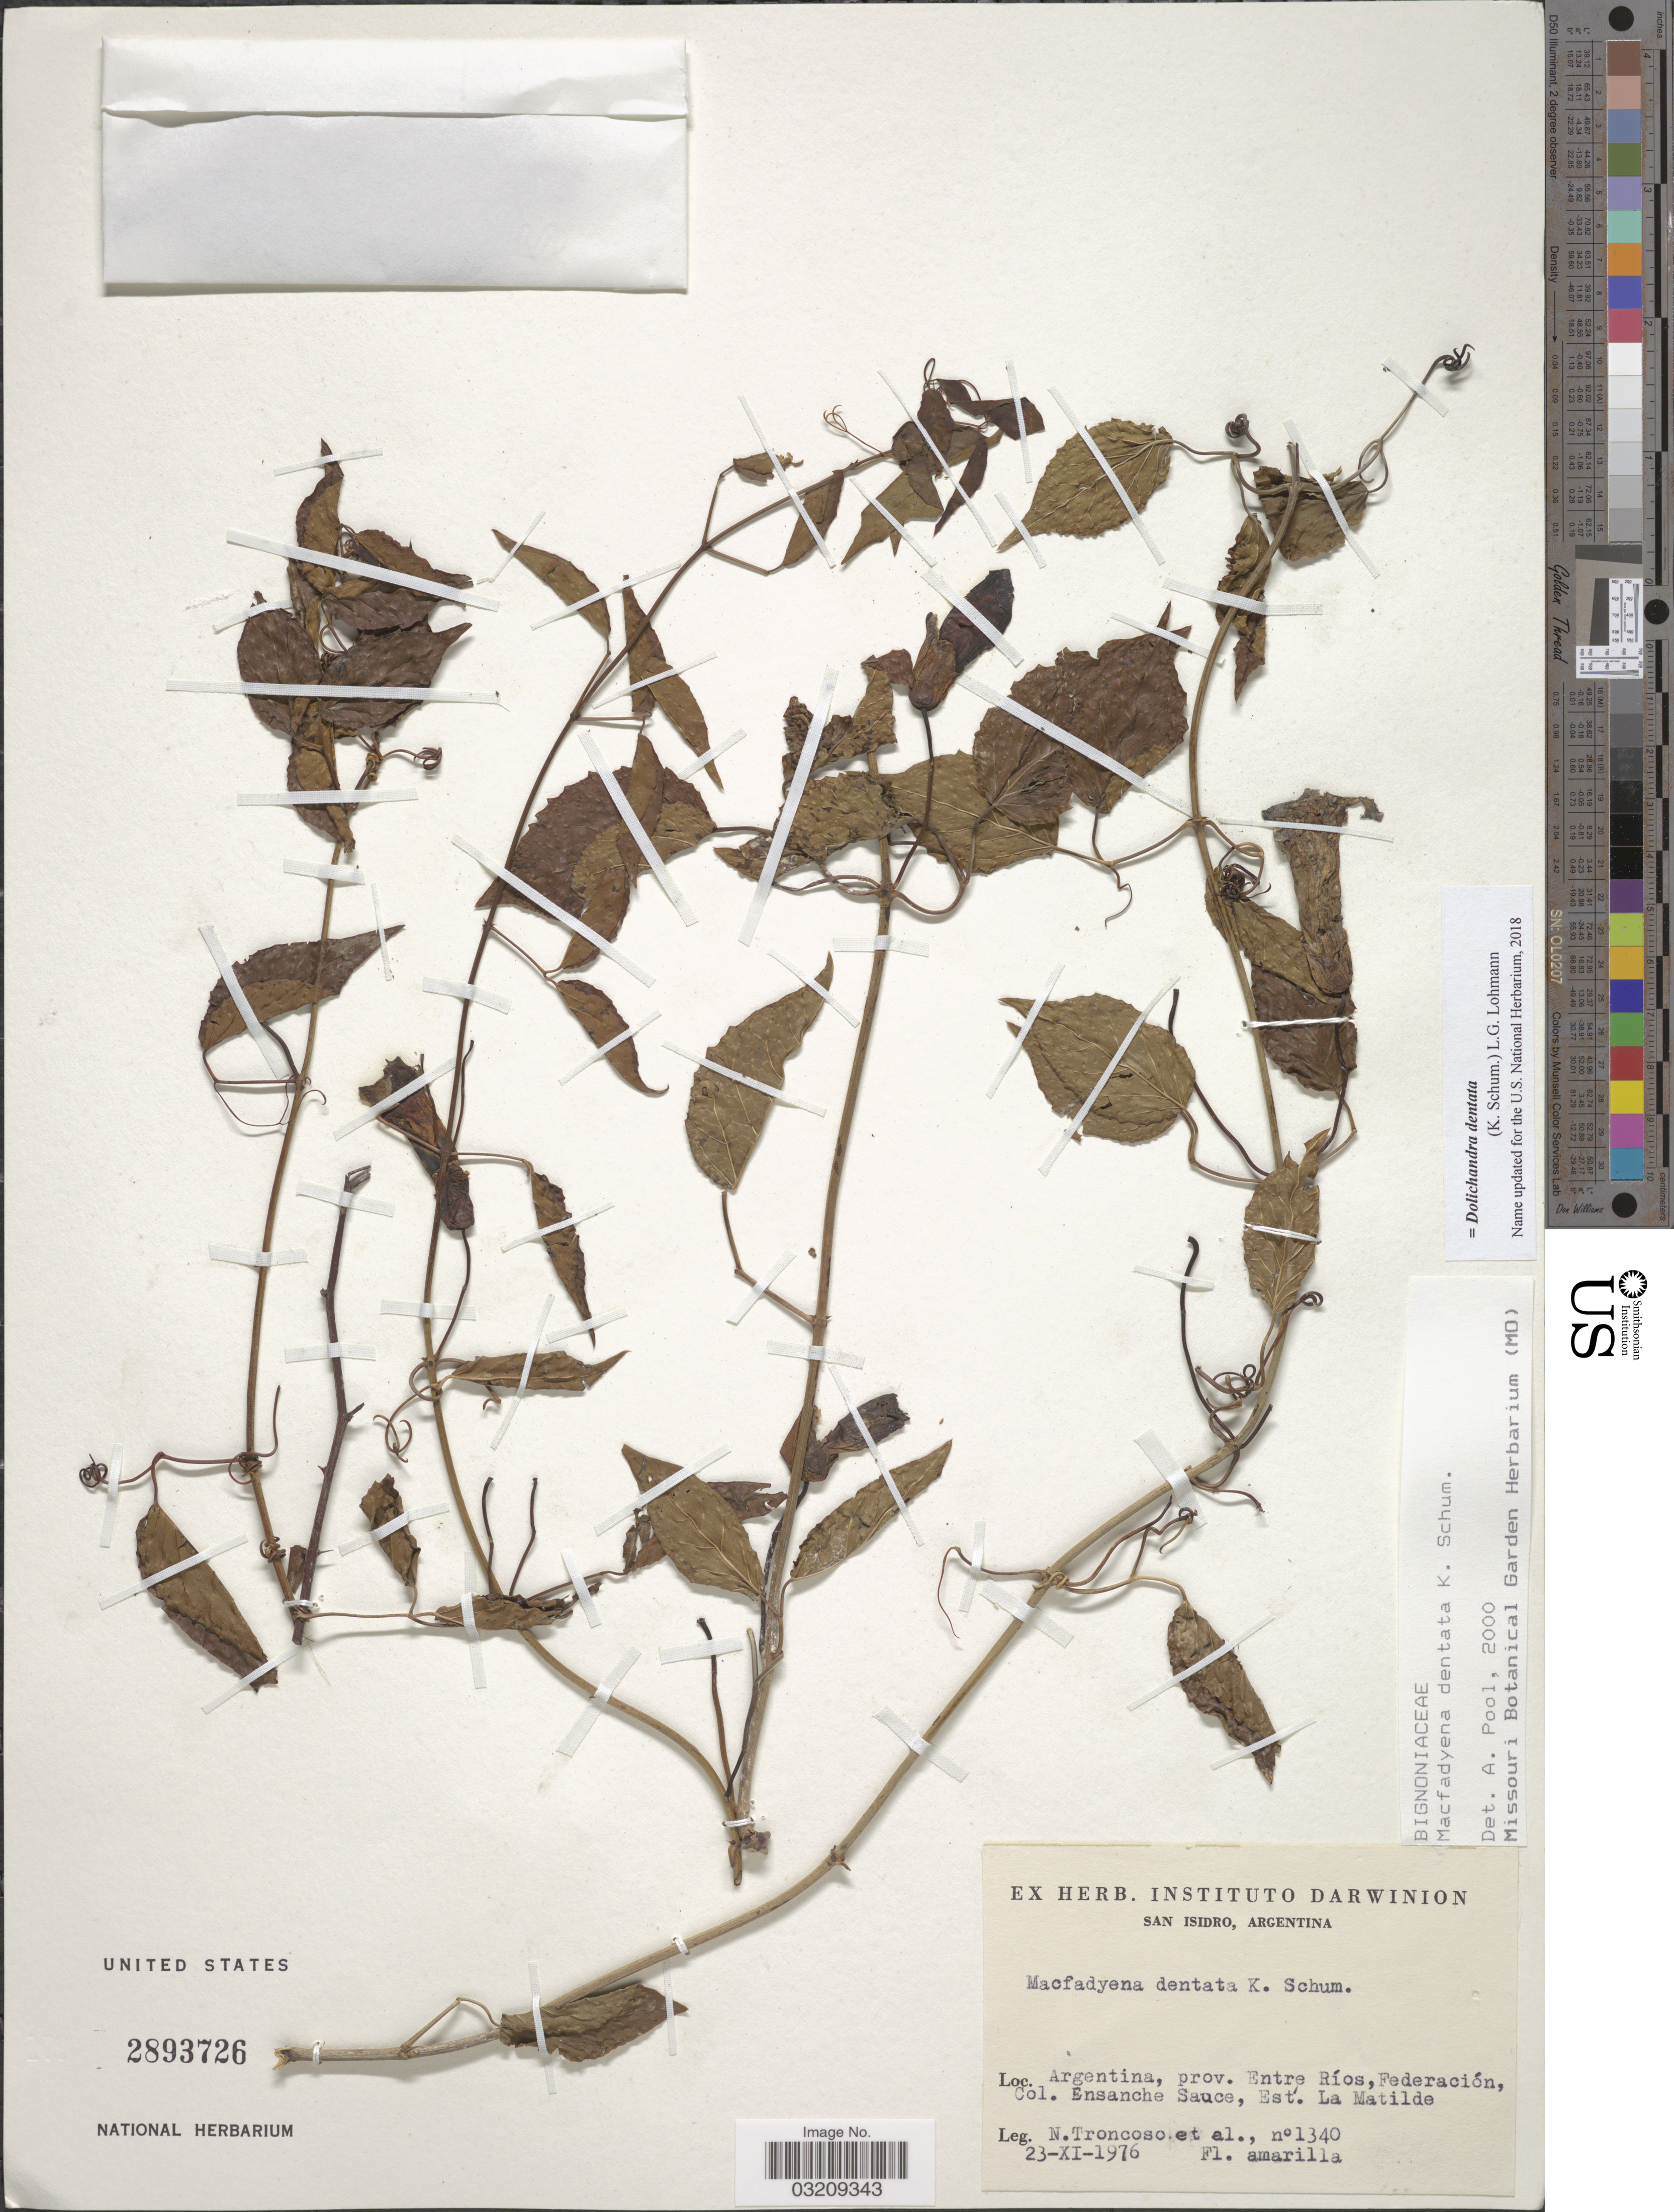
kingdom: Plantae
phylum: Tracheophyta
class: Magnoliopsida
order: Lamiales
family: Bignoniaceae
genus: Dolichandra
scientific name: Dolichandra dentata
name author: (K. Schum.) L.G. Lohmann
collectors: N. Troncoso & et al.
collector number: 1340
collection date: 1976-11-23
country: Argentina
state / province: Entre Rios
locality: Federación, Col. Ensanche Sauce, Est'. La Matilde.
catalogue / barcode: US 2893726